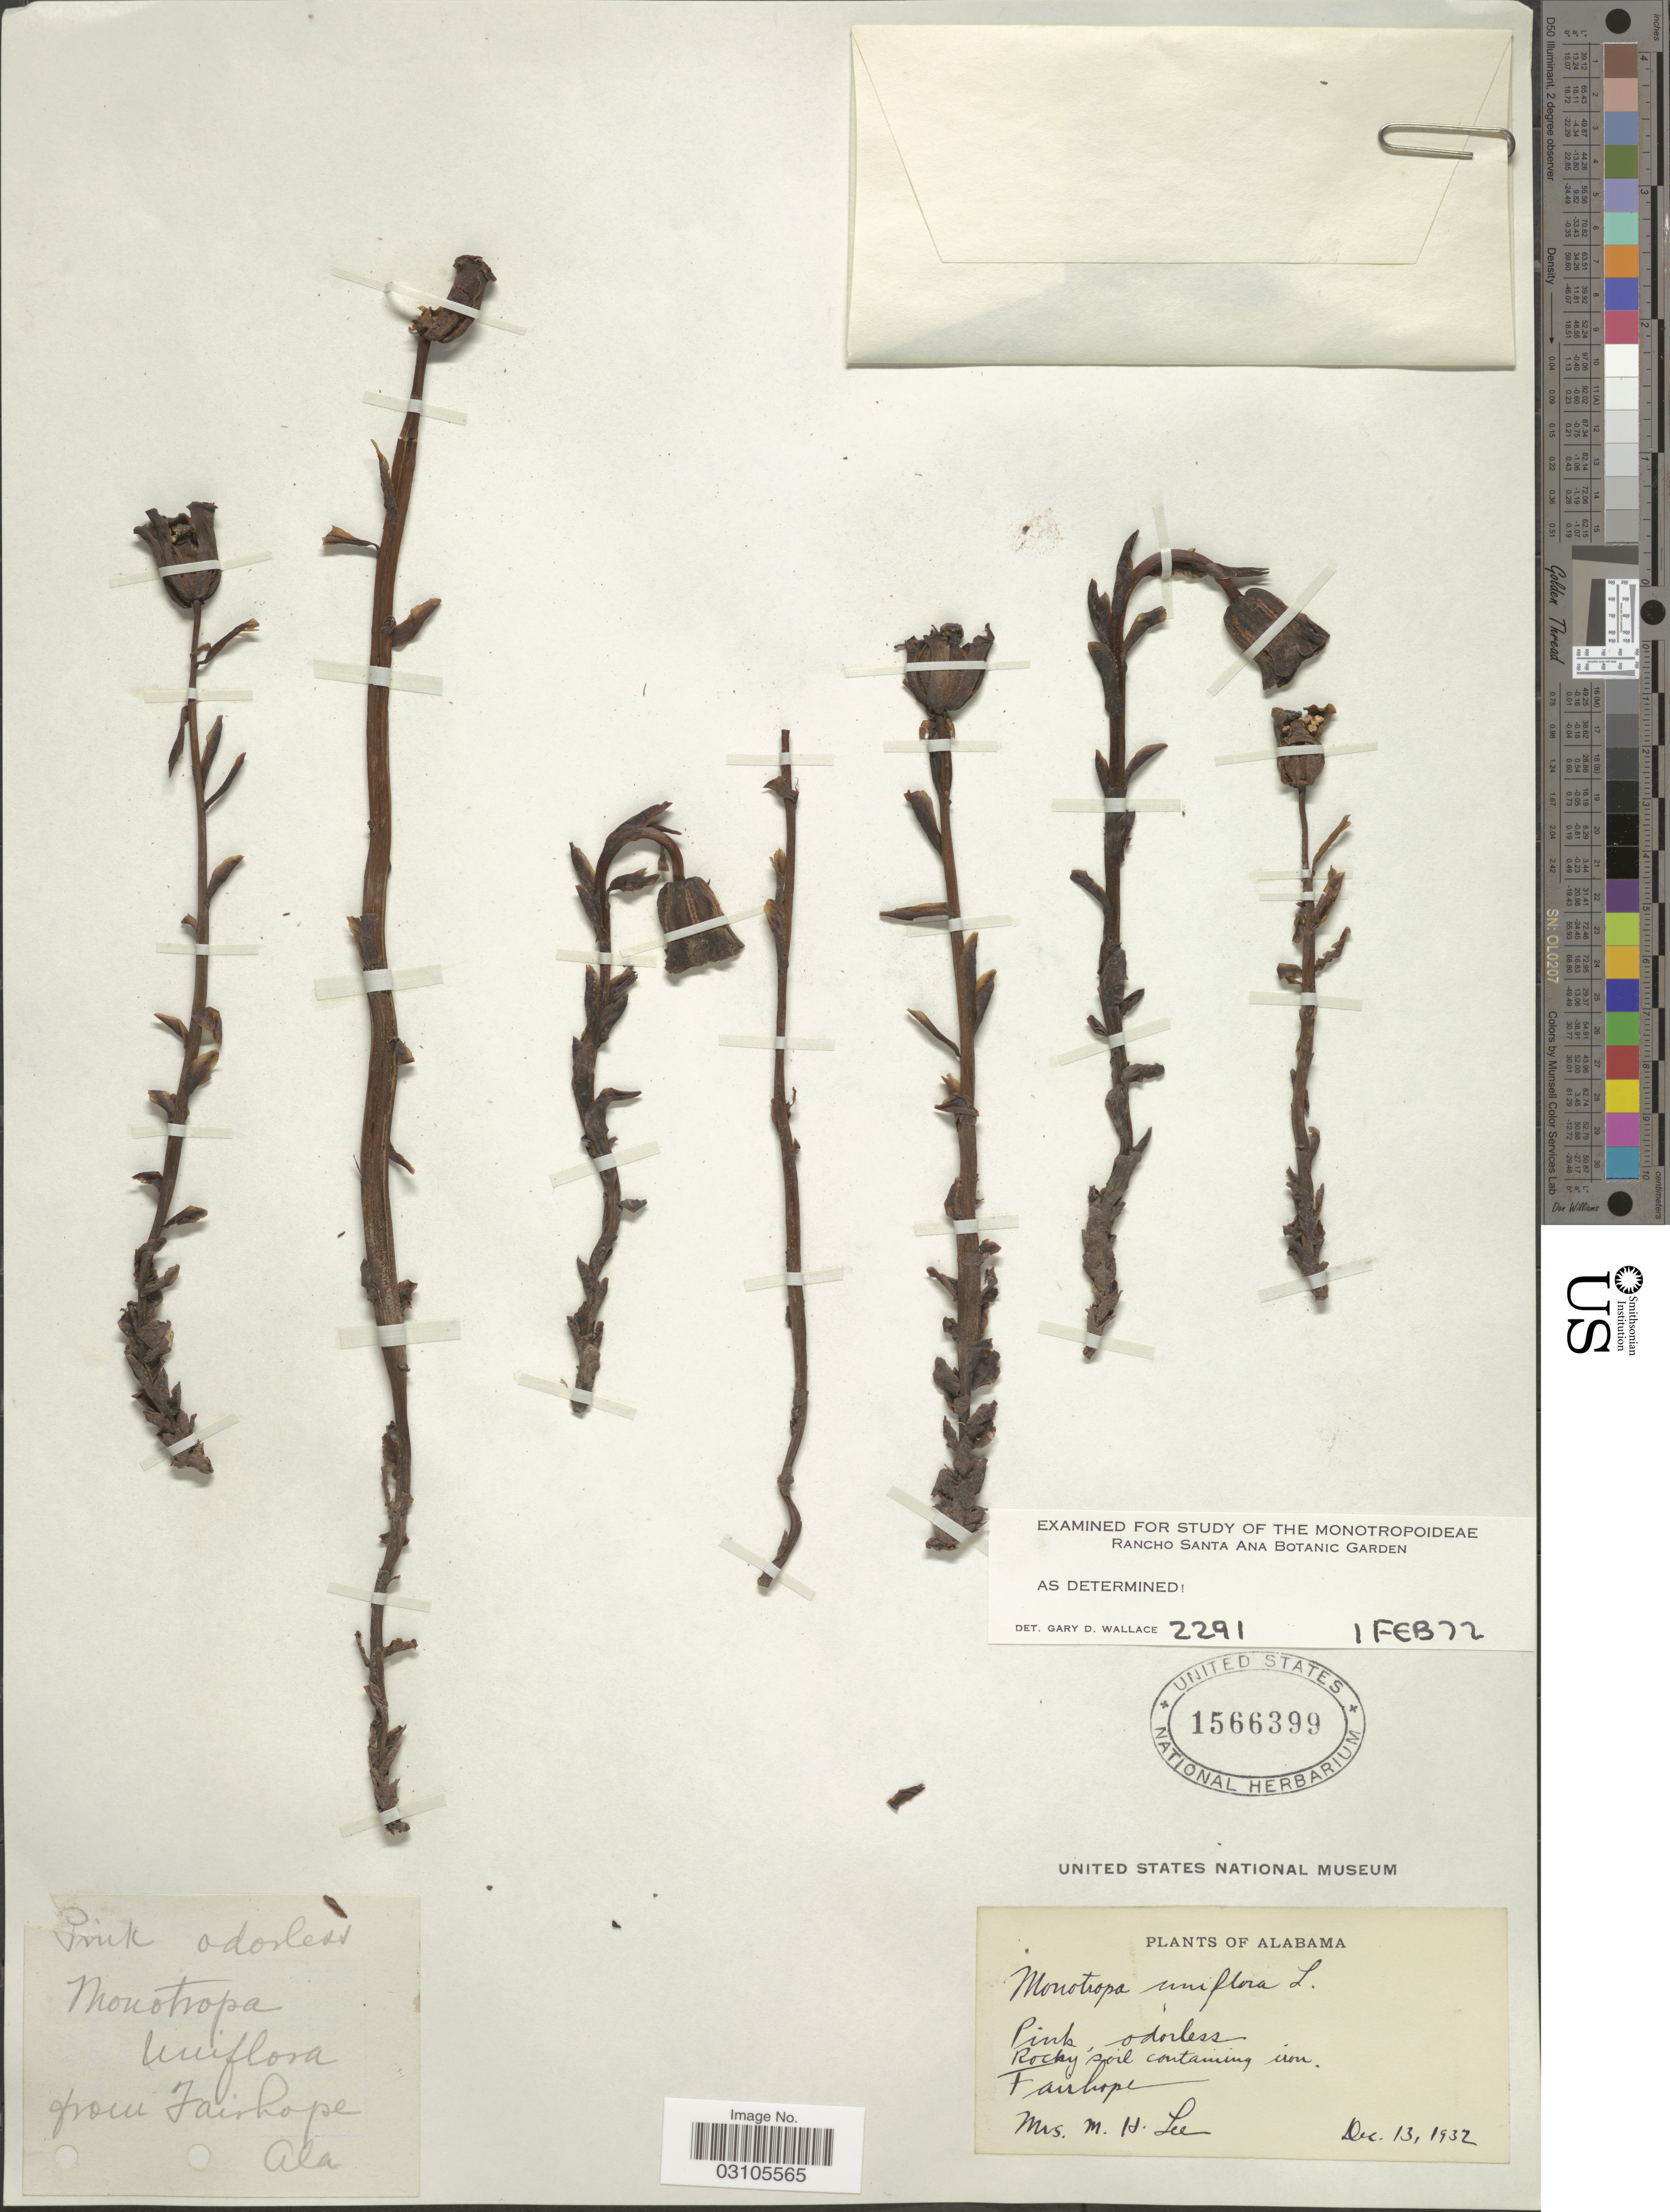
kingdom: Plantae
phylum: Tracheophyta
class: Magnoliopsida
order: Ericales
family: Ericaceae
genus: Monotropa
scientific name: Monotropa uniflora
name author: L.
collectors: M. Lee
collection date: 1932-12-13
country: United States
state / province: Alabama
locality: From Fairhope.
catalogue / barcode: US 1566399